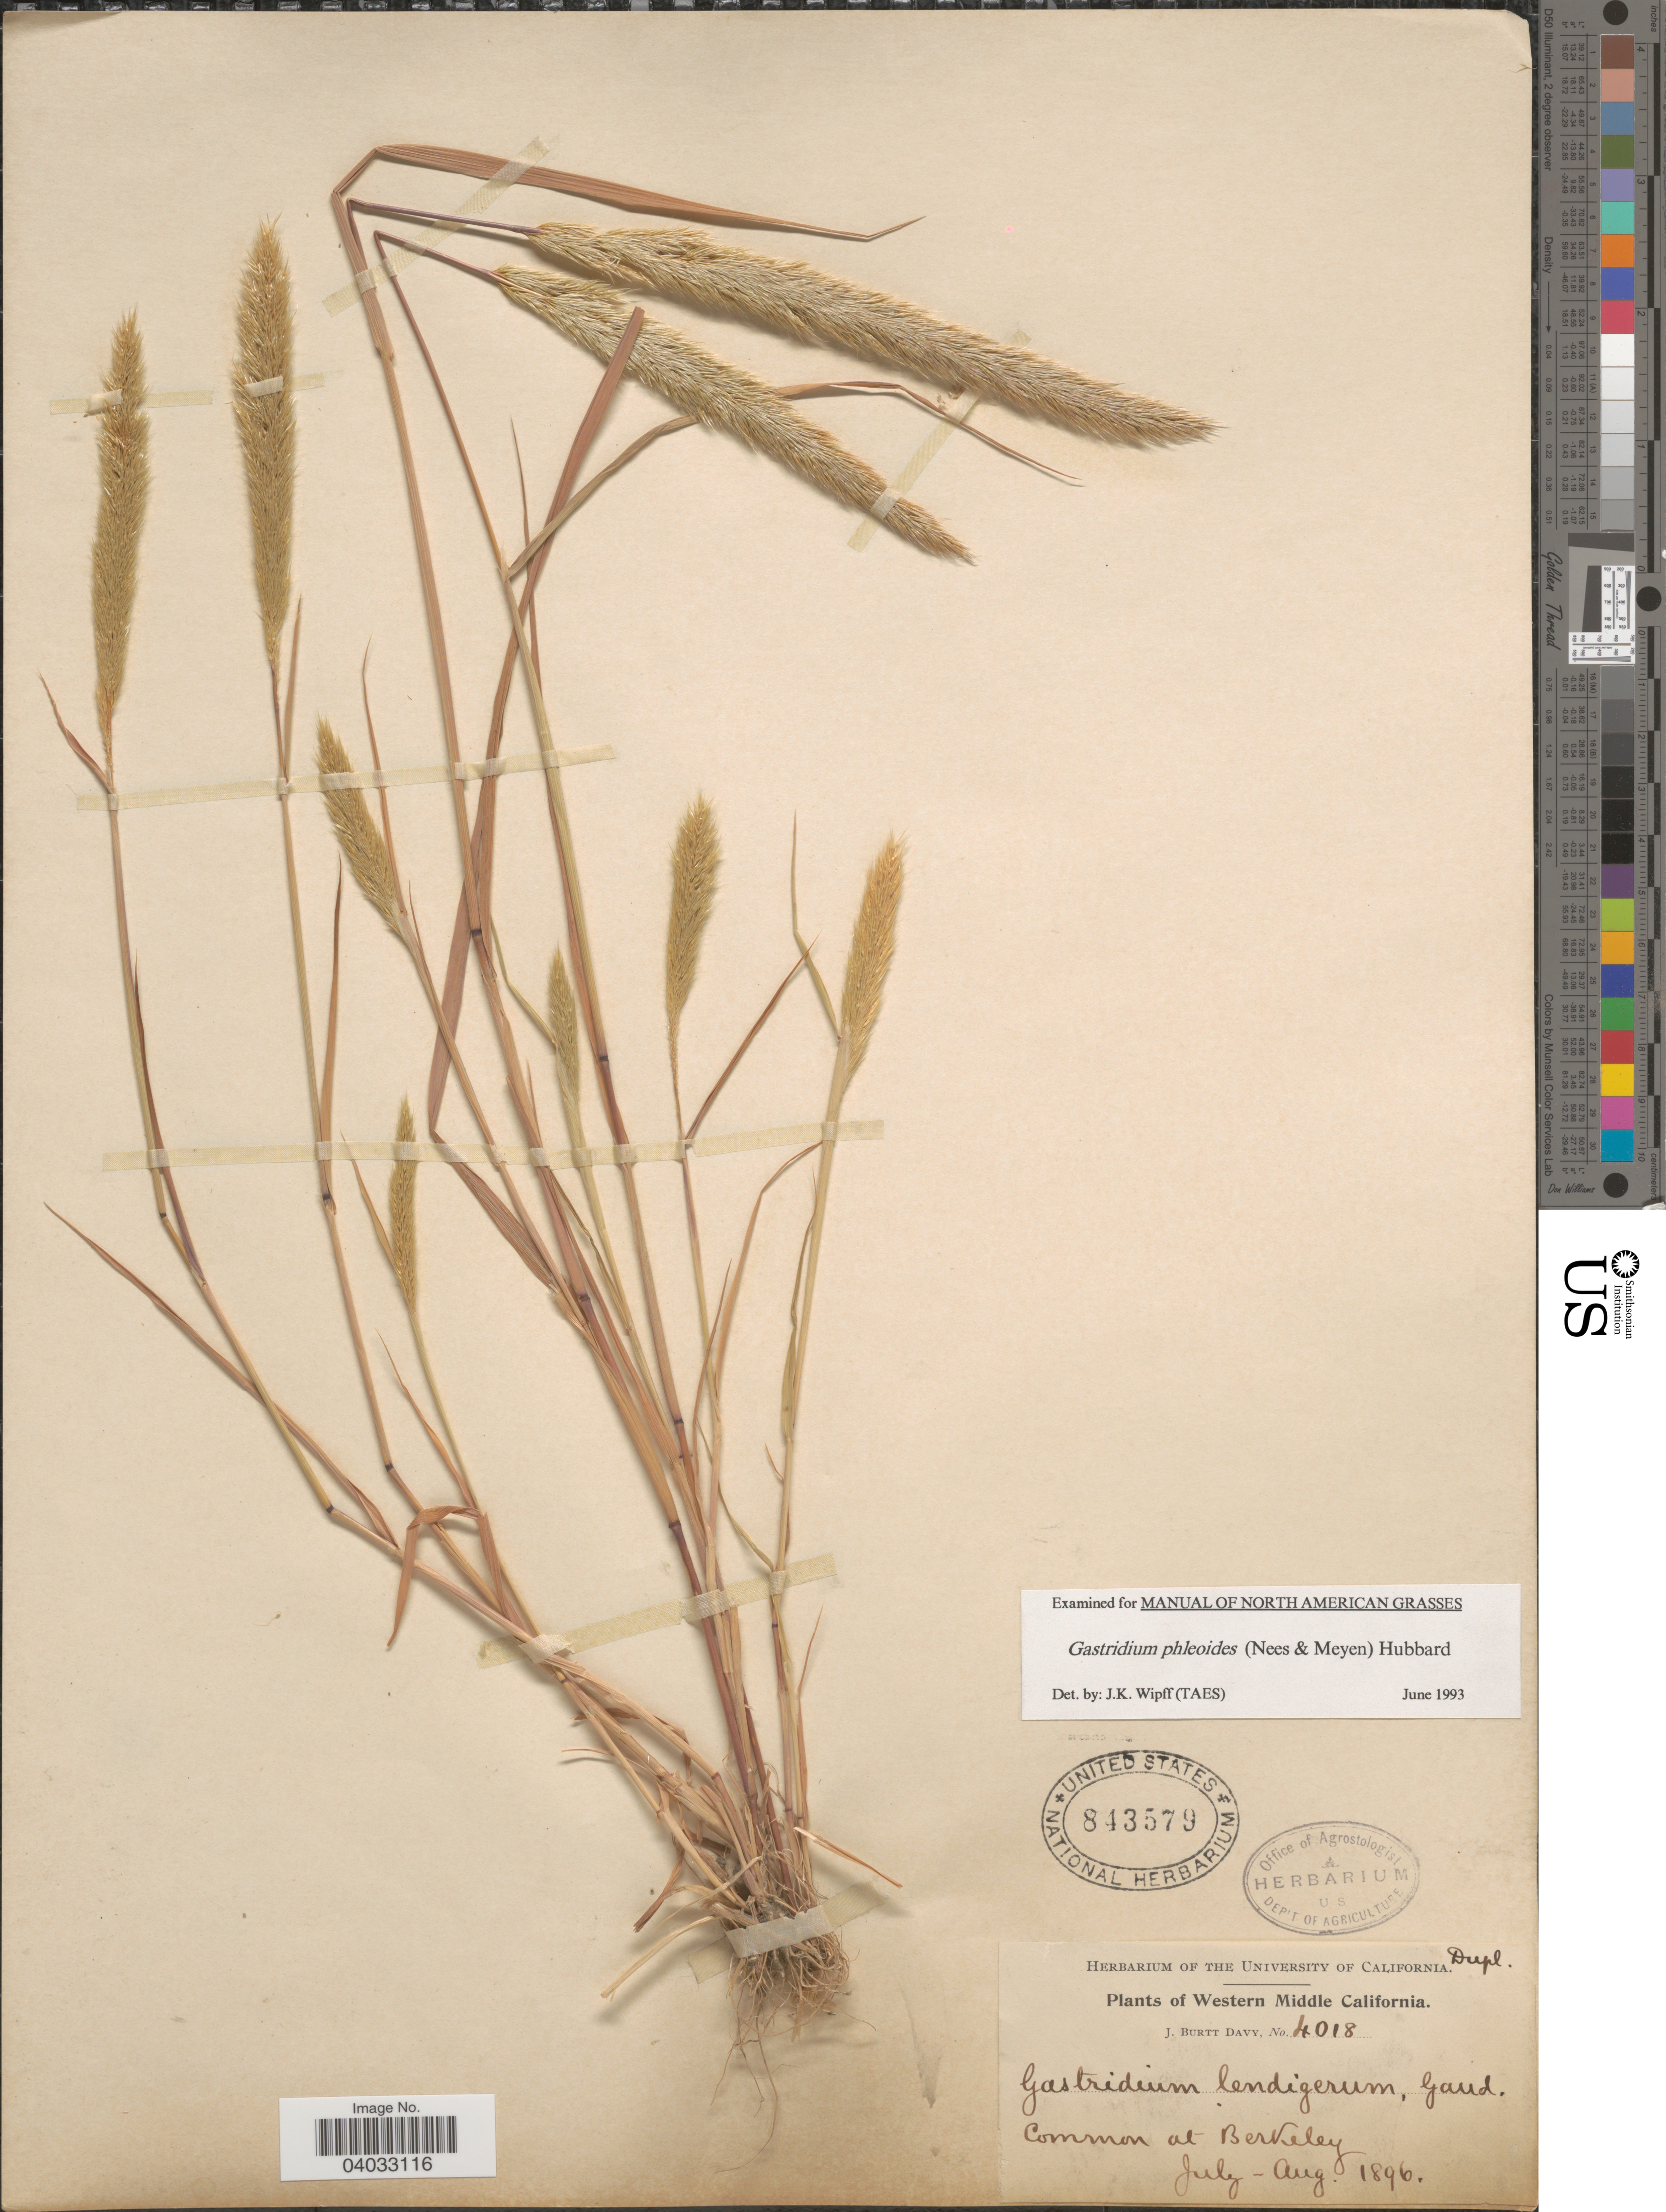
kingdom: Plantae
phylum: Tracheophyta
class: Liliopsida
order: Poales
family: Poaceae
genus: Gastridium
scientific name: Gastridium phleoides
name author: (Nees) C.E. Hubb.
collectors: J. Burtt Davy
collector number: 4018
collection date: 1896-07/1896-08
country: United States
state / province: California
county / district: Alameda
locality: Western Middle California. Common at Berkeley.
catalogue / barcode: US 843579